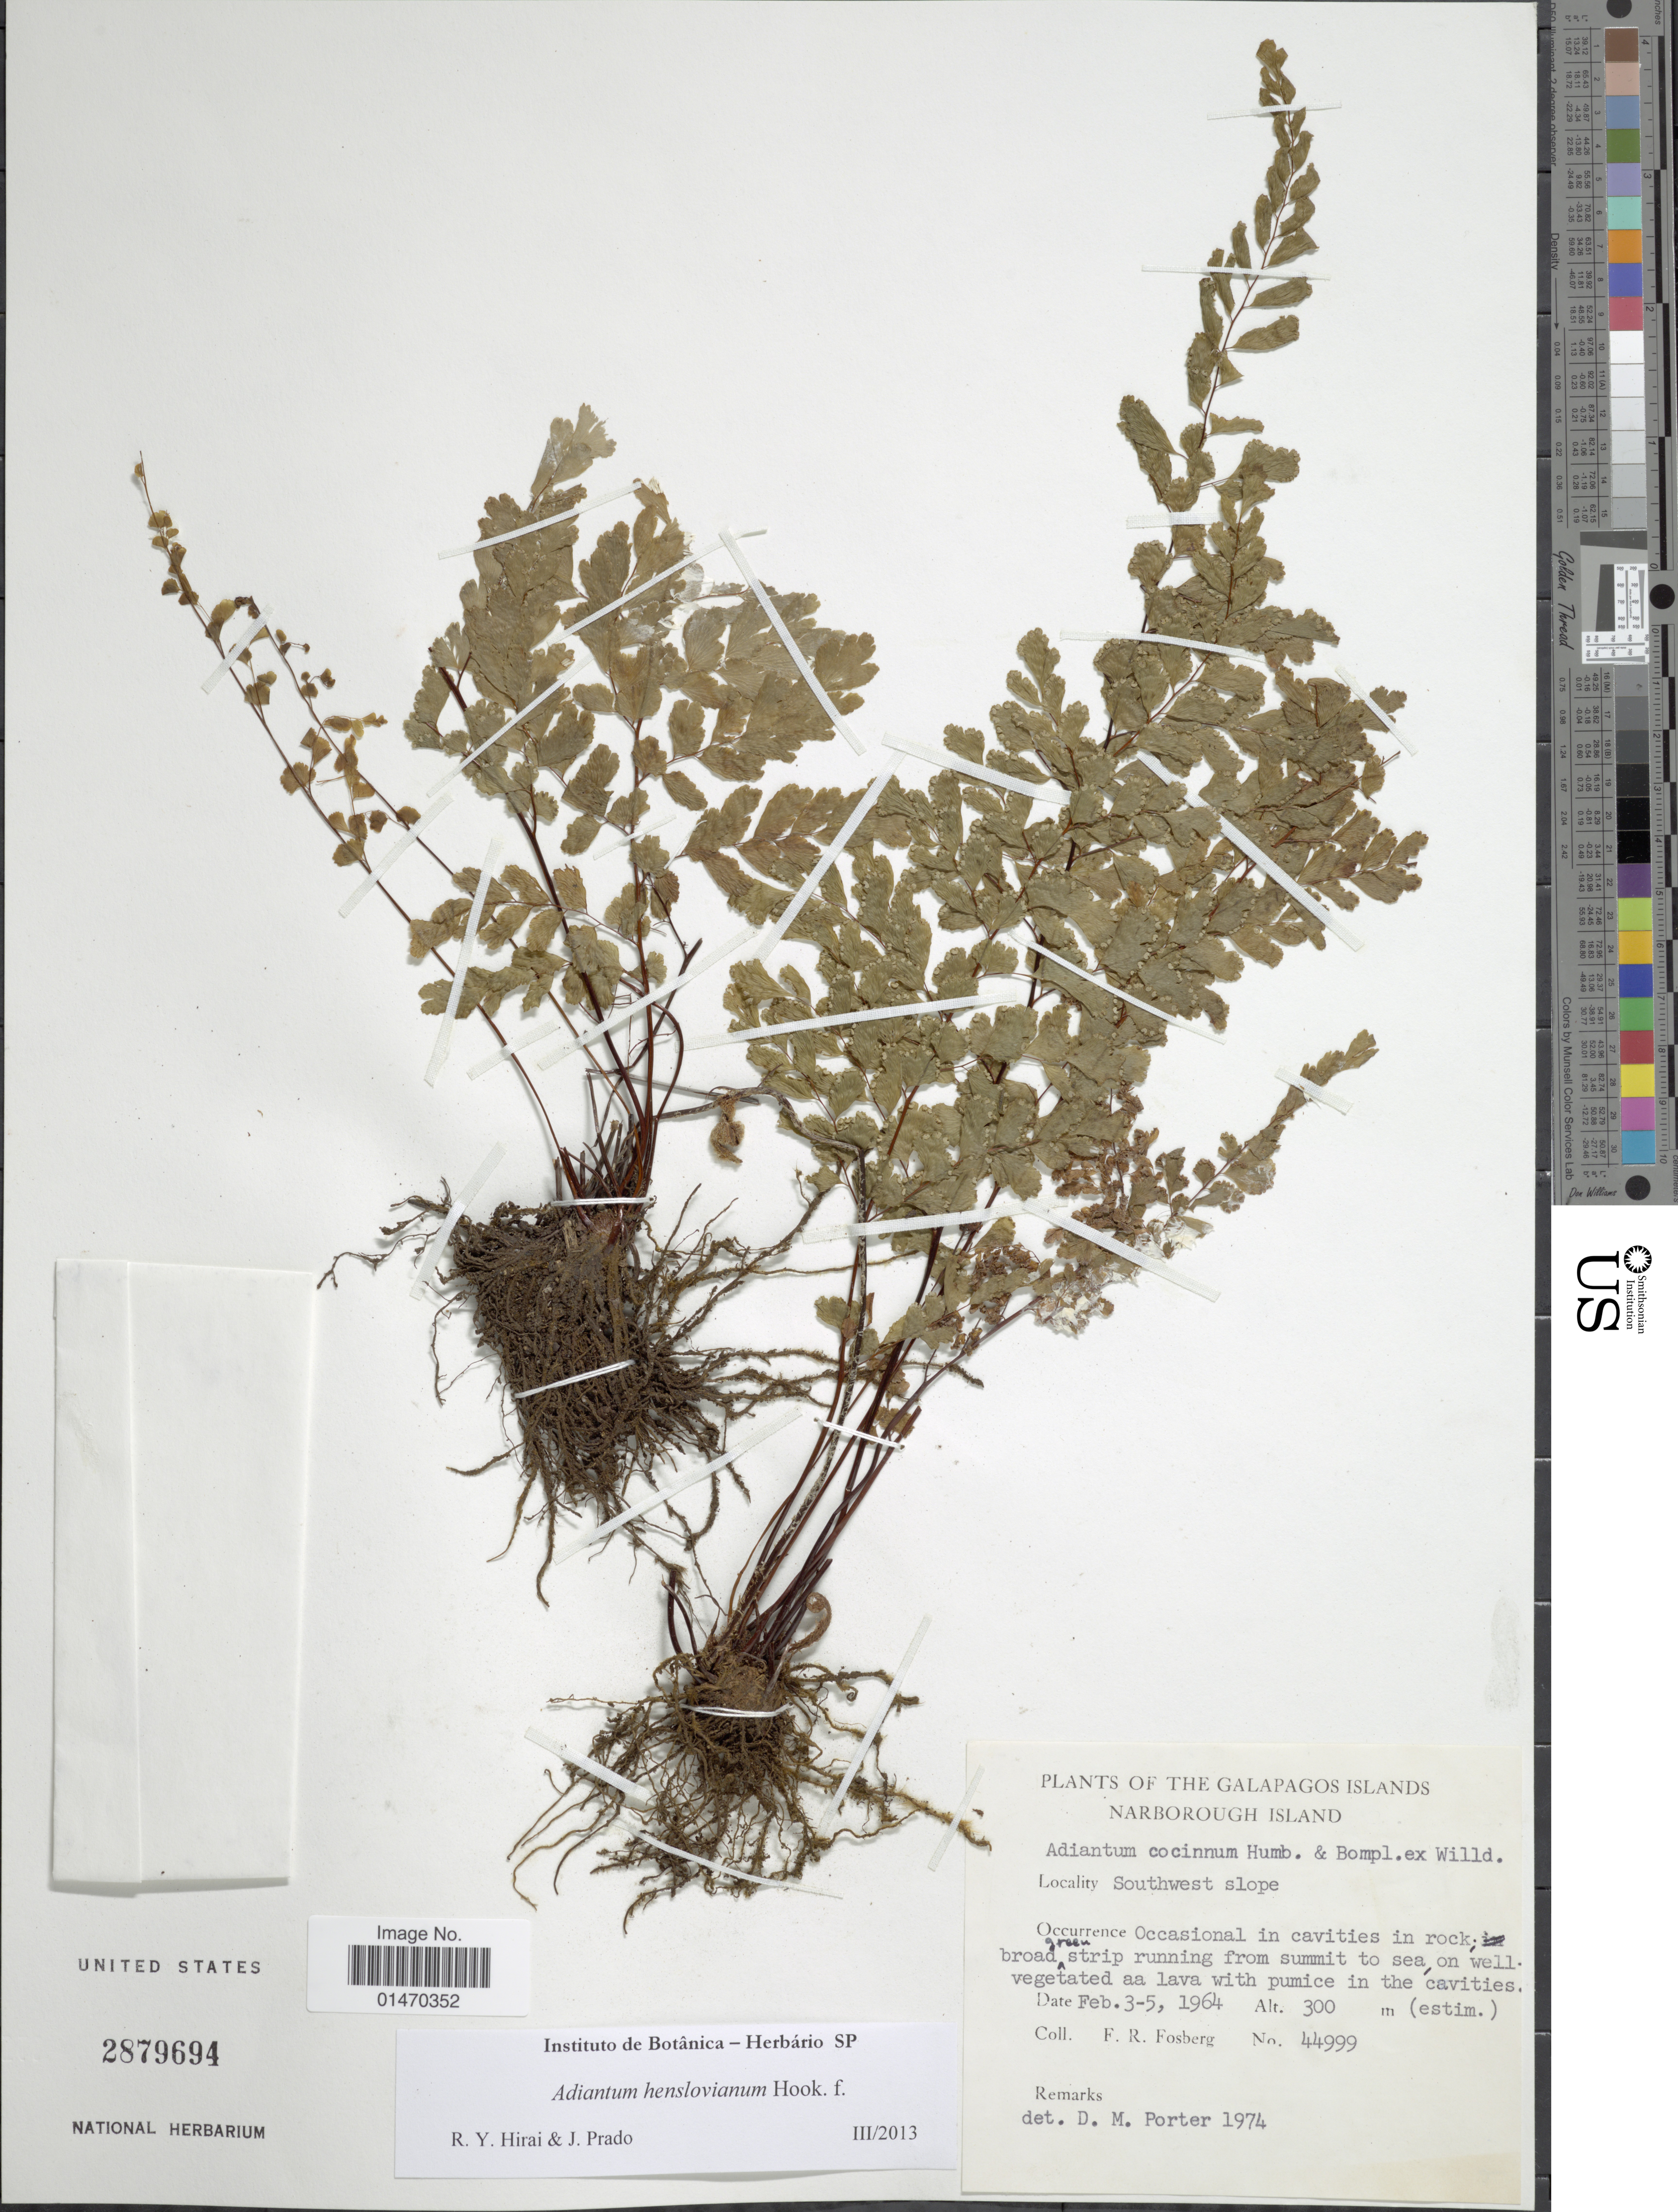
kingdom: Plantae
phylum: Tracheophyta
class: Polypodiopsida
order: Polypodiales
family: Pteridaceae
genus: Adiantum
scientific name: Adiantum henslovianum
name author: Hook. f.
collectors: F. R. Fosberg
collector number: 44999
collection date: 1964-02-03/1964-02-05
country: Ecuador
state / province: Colón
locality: The Galapagos Islands. Narborough Island. Southwest slope.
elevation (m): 300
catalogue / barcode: US 2879694